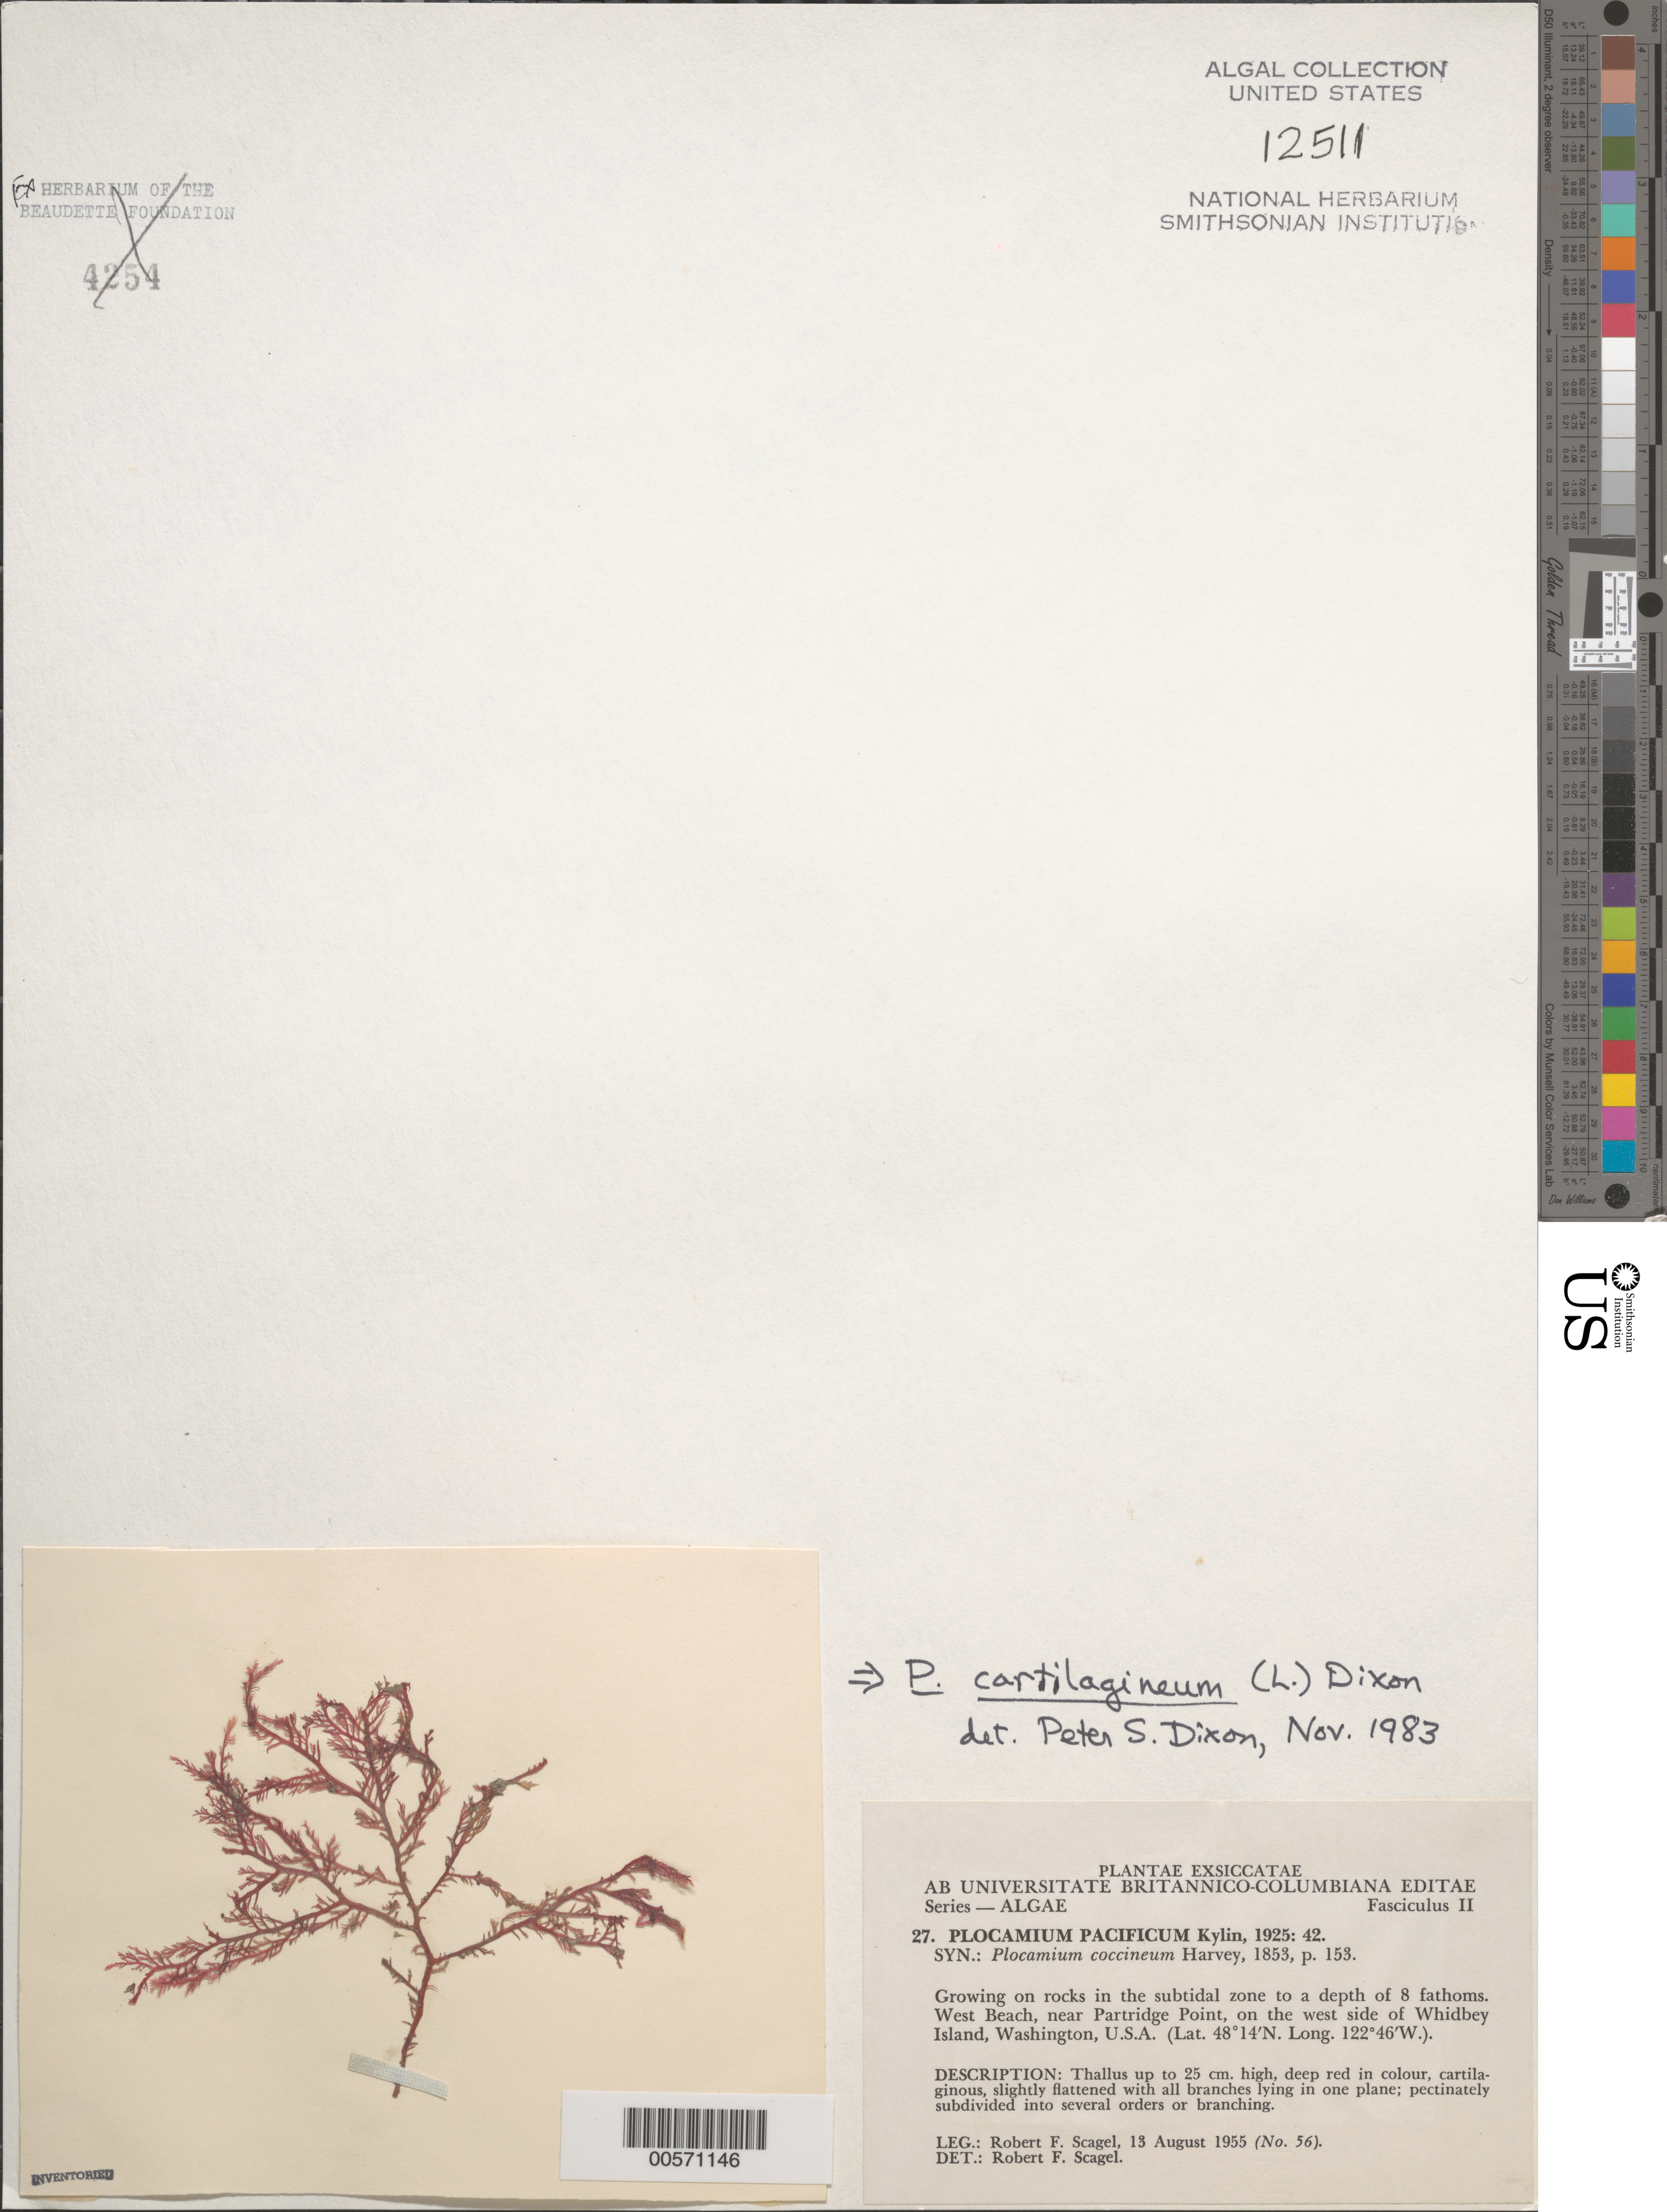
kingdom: Plantae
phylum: Rhodophyta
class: Florideophyceae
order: Plocamiales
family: Plocamiaceae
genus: Plocamium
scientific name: Plocamium cartilagineum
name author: (L.) P.S. Dixon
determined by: Dixon, P. S.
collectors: R. F. Scagel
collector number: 56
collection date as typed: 13 Aug 1955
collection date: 1955-08-13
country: United States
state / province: Washington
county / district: Island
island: Whidbey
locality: West Beach, near Partridge Point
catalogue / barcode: US 12511